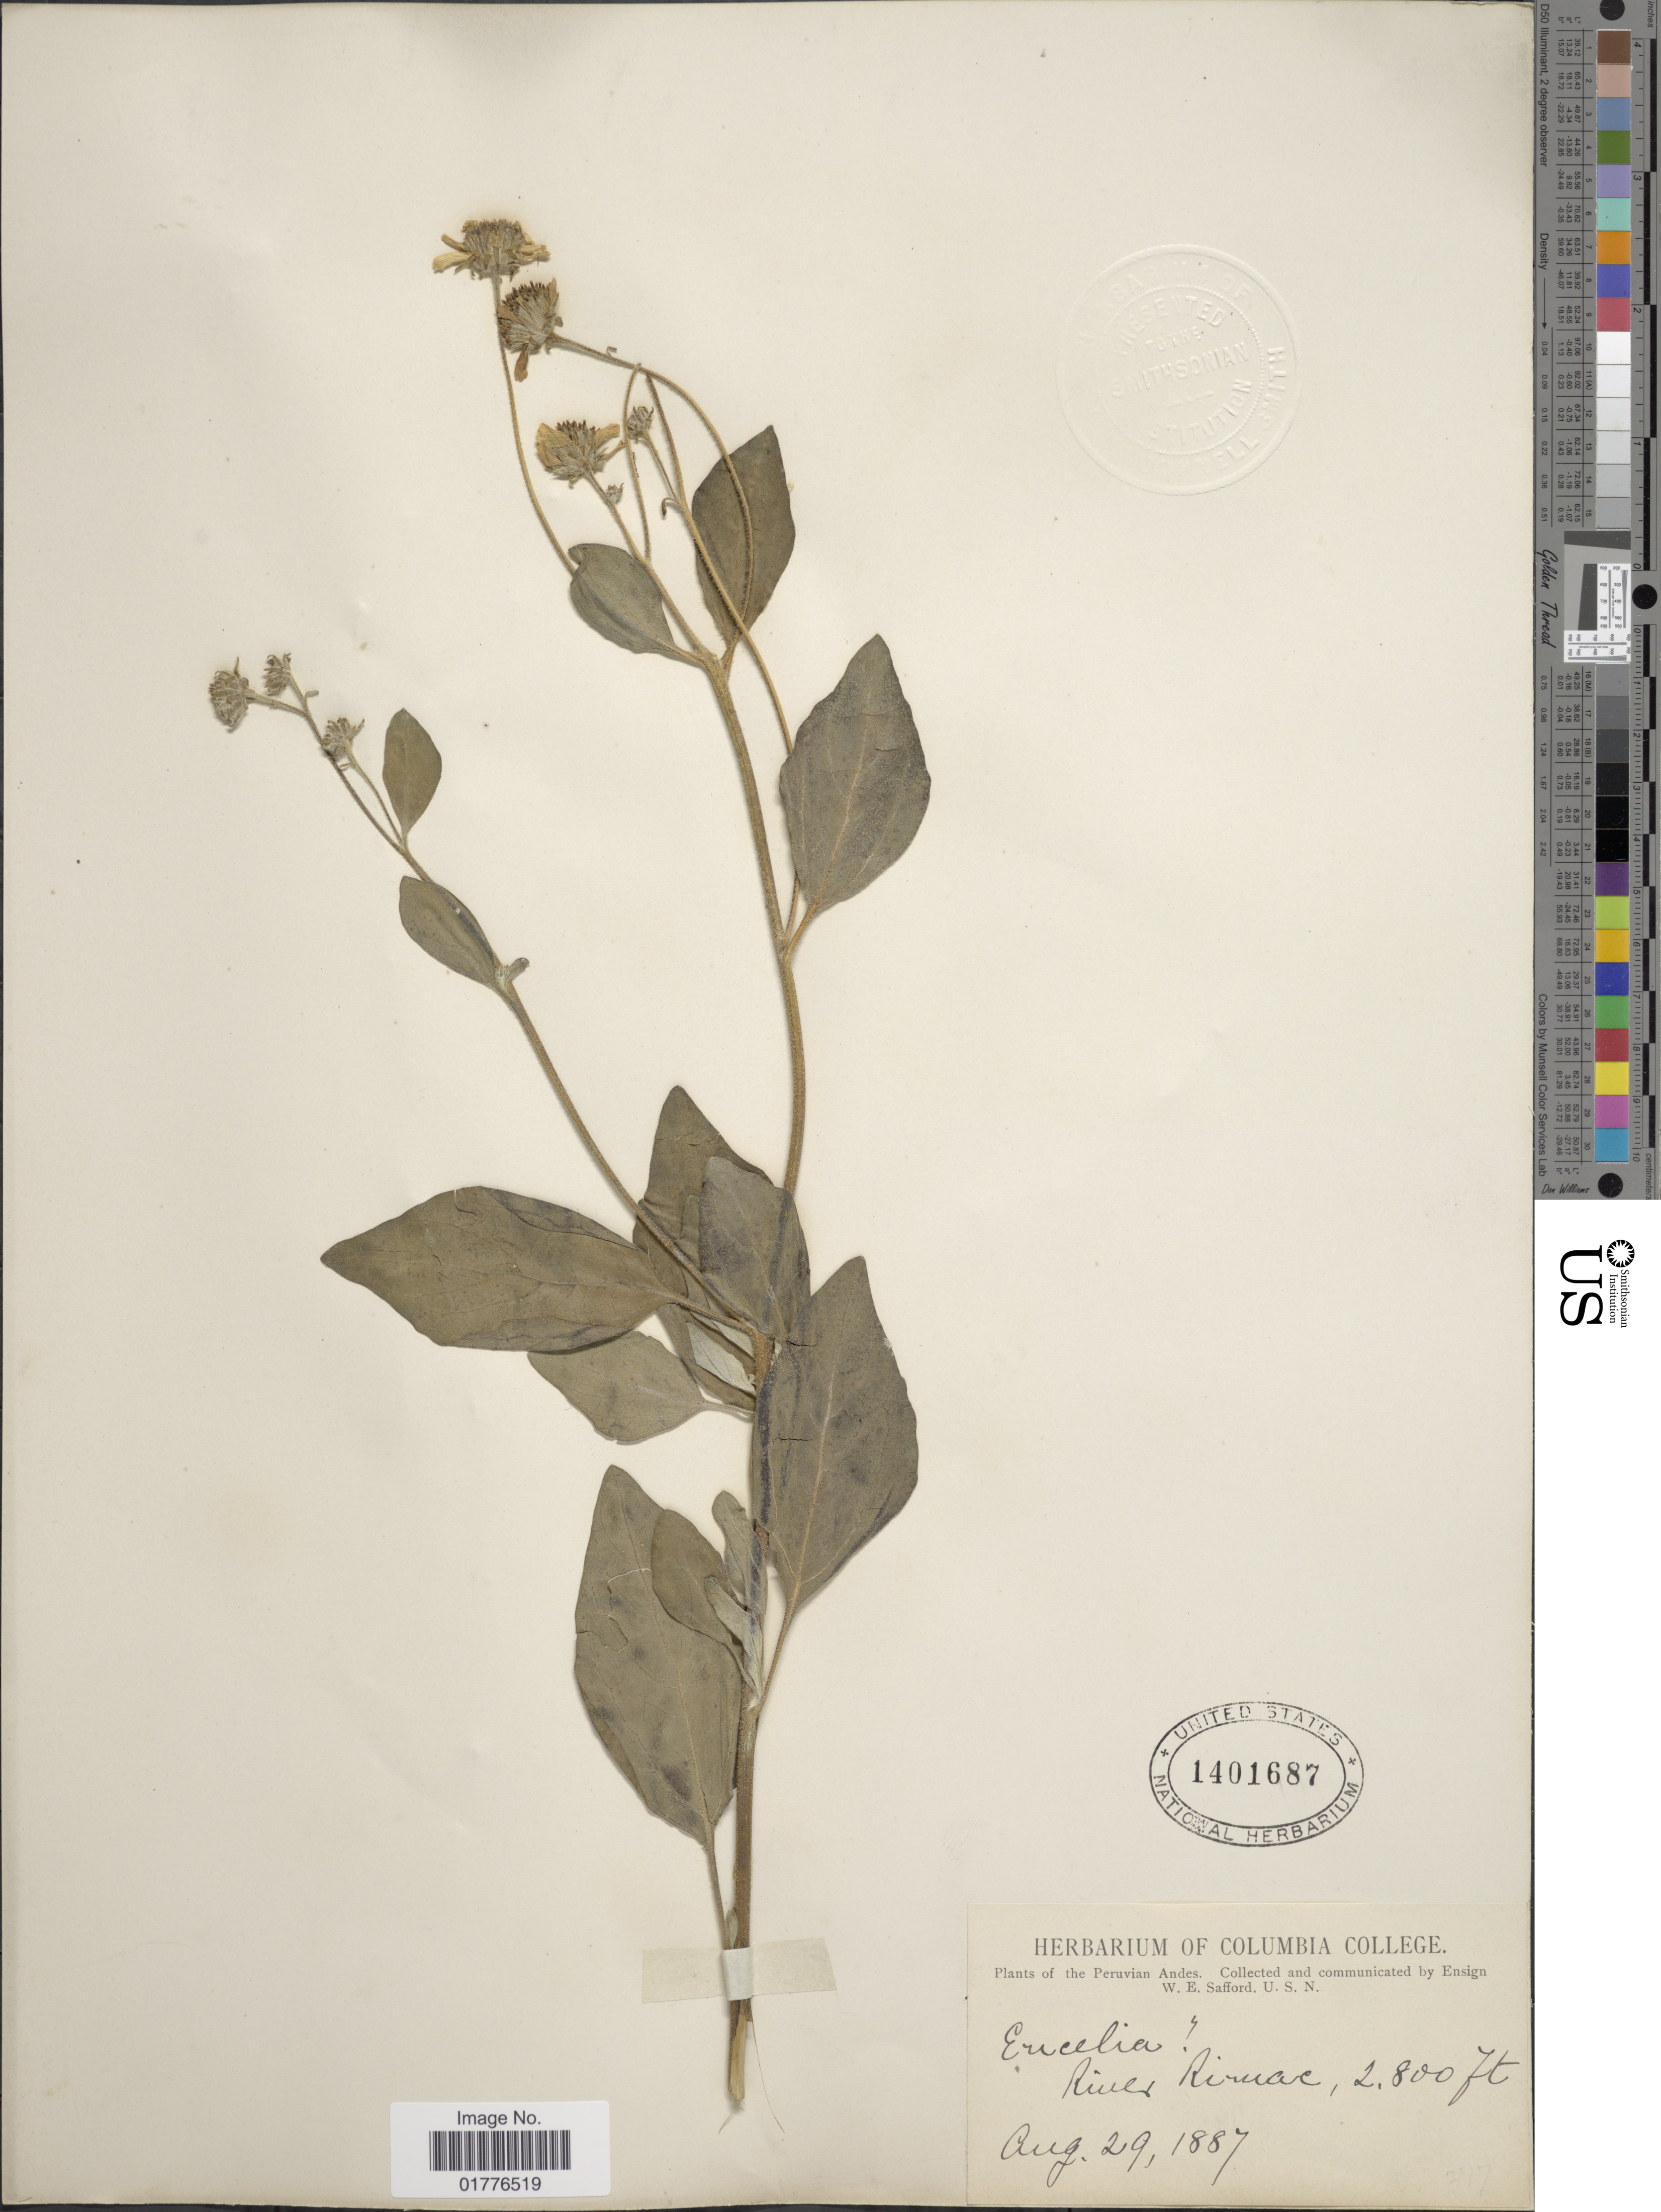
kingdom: Plantae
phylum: Tracheophyta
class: Magnoliopsida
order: Asterales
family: Asteraceae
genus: Encelia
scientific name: Encelia canescens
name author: Lam.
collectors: W. E. Safford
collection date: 1887-08-29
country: Peru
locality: River Rimac, Andes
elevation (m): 853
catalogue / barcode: US 1401687